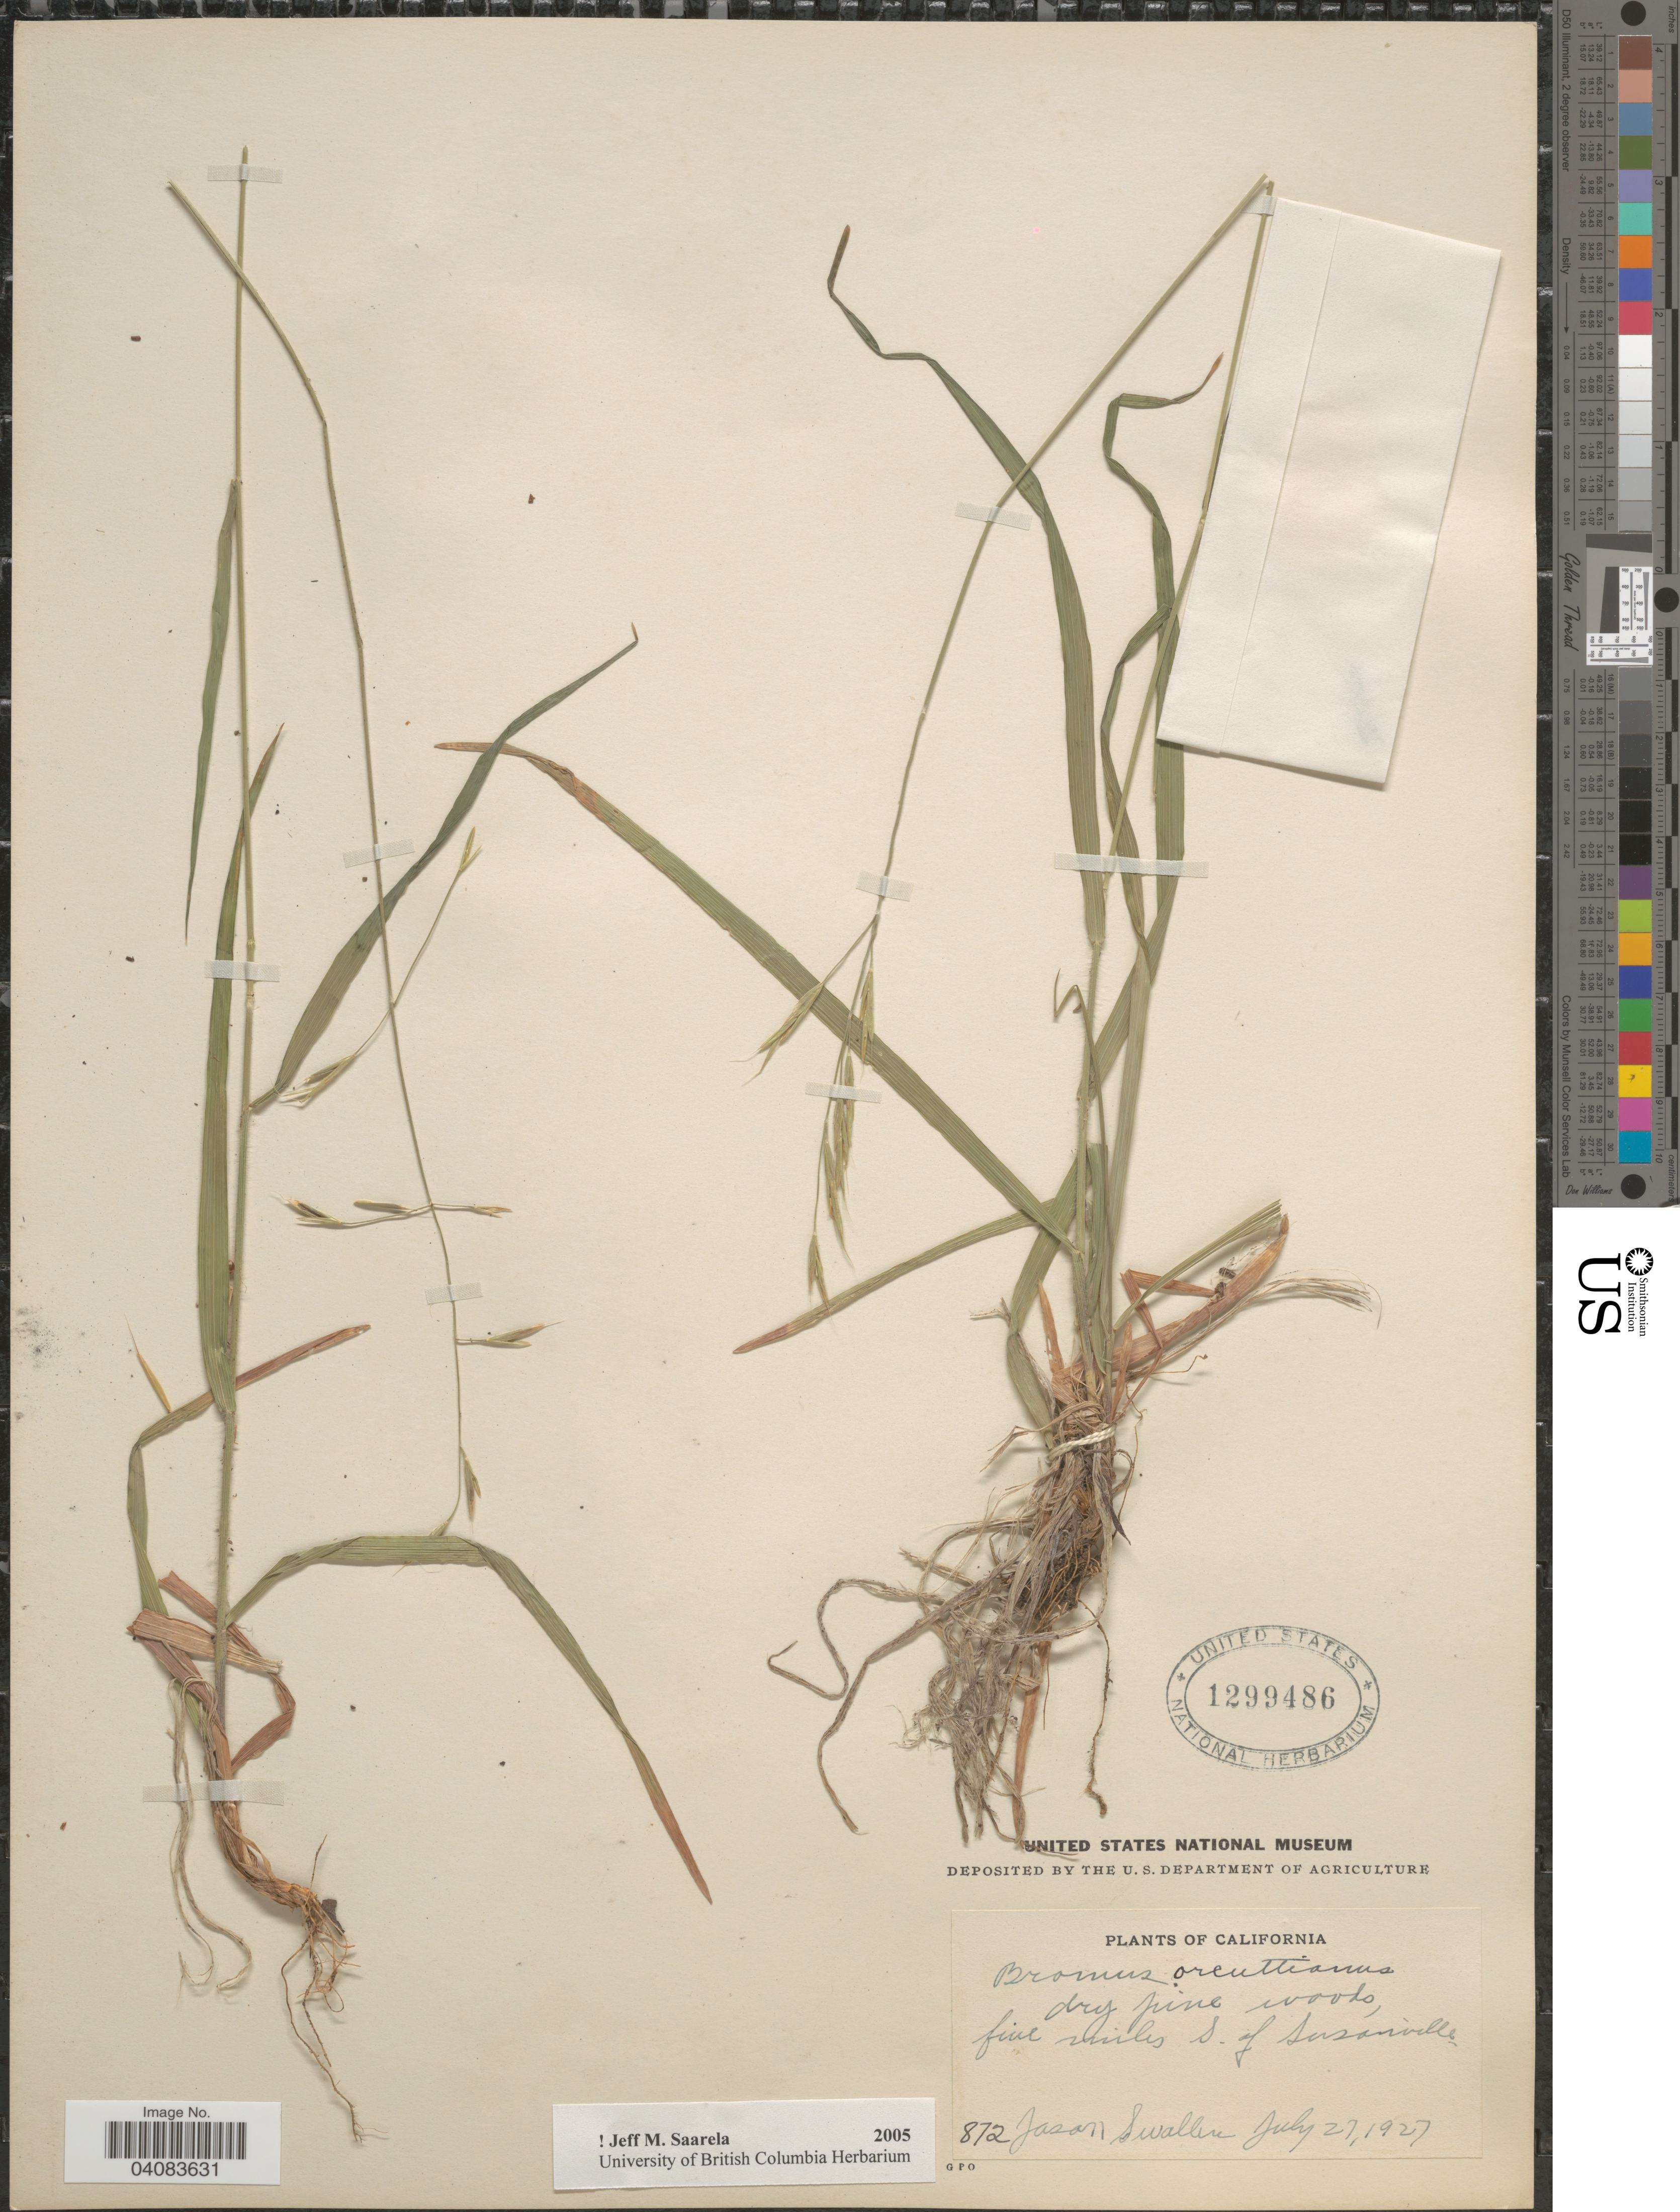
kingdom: Plantae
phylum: Tracheophyta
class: Liliopsida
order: Poales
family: Poaceae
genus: Bromus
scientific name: Bromus orcuttianus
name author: Vasey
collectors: J. R. Swallen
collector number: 872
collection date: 1927-07-27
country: United States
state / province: California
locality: Five miles S. of Susanville.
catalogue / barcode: US 1299486